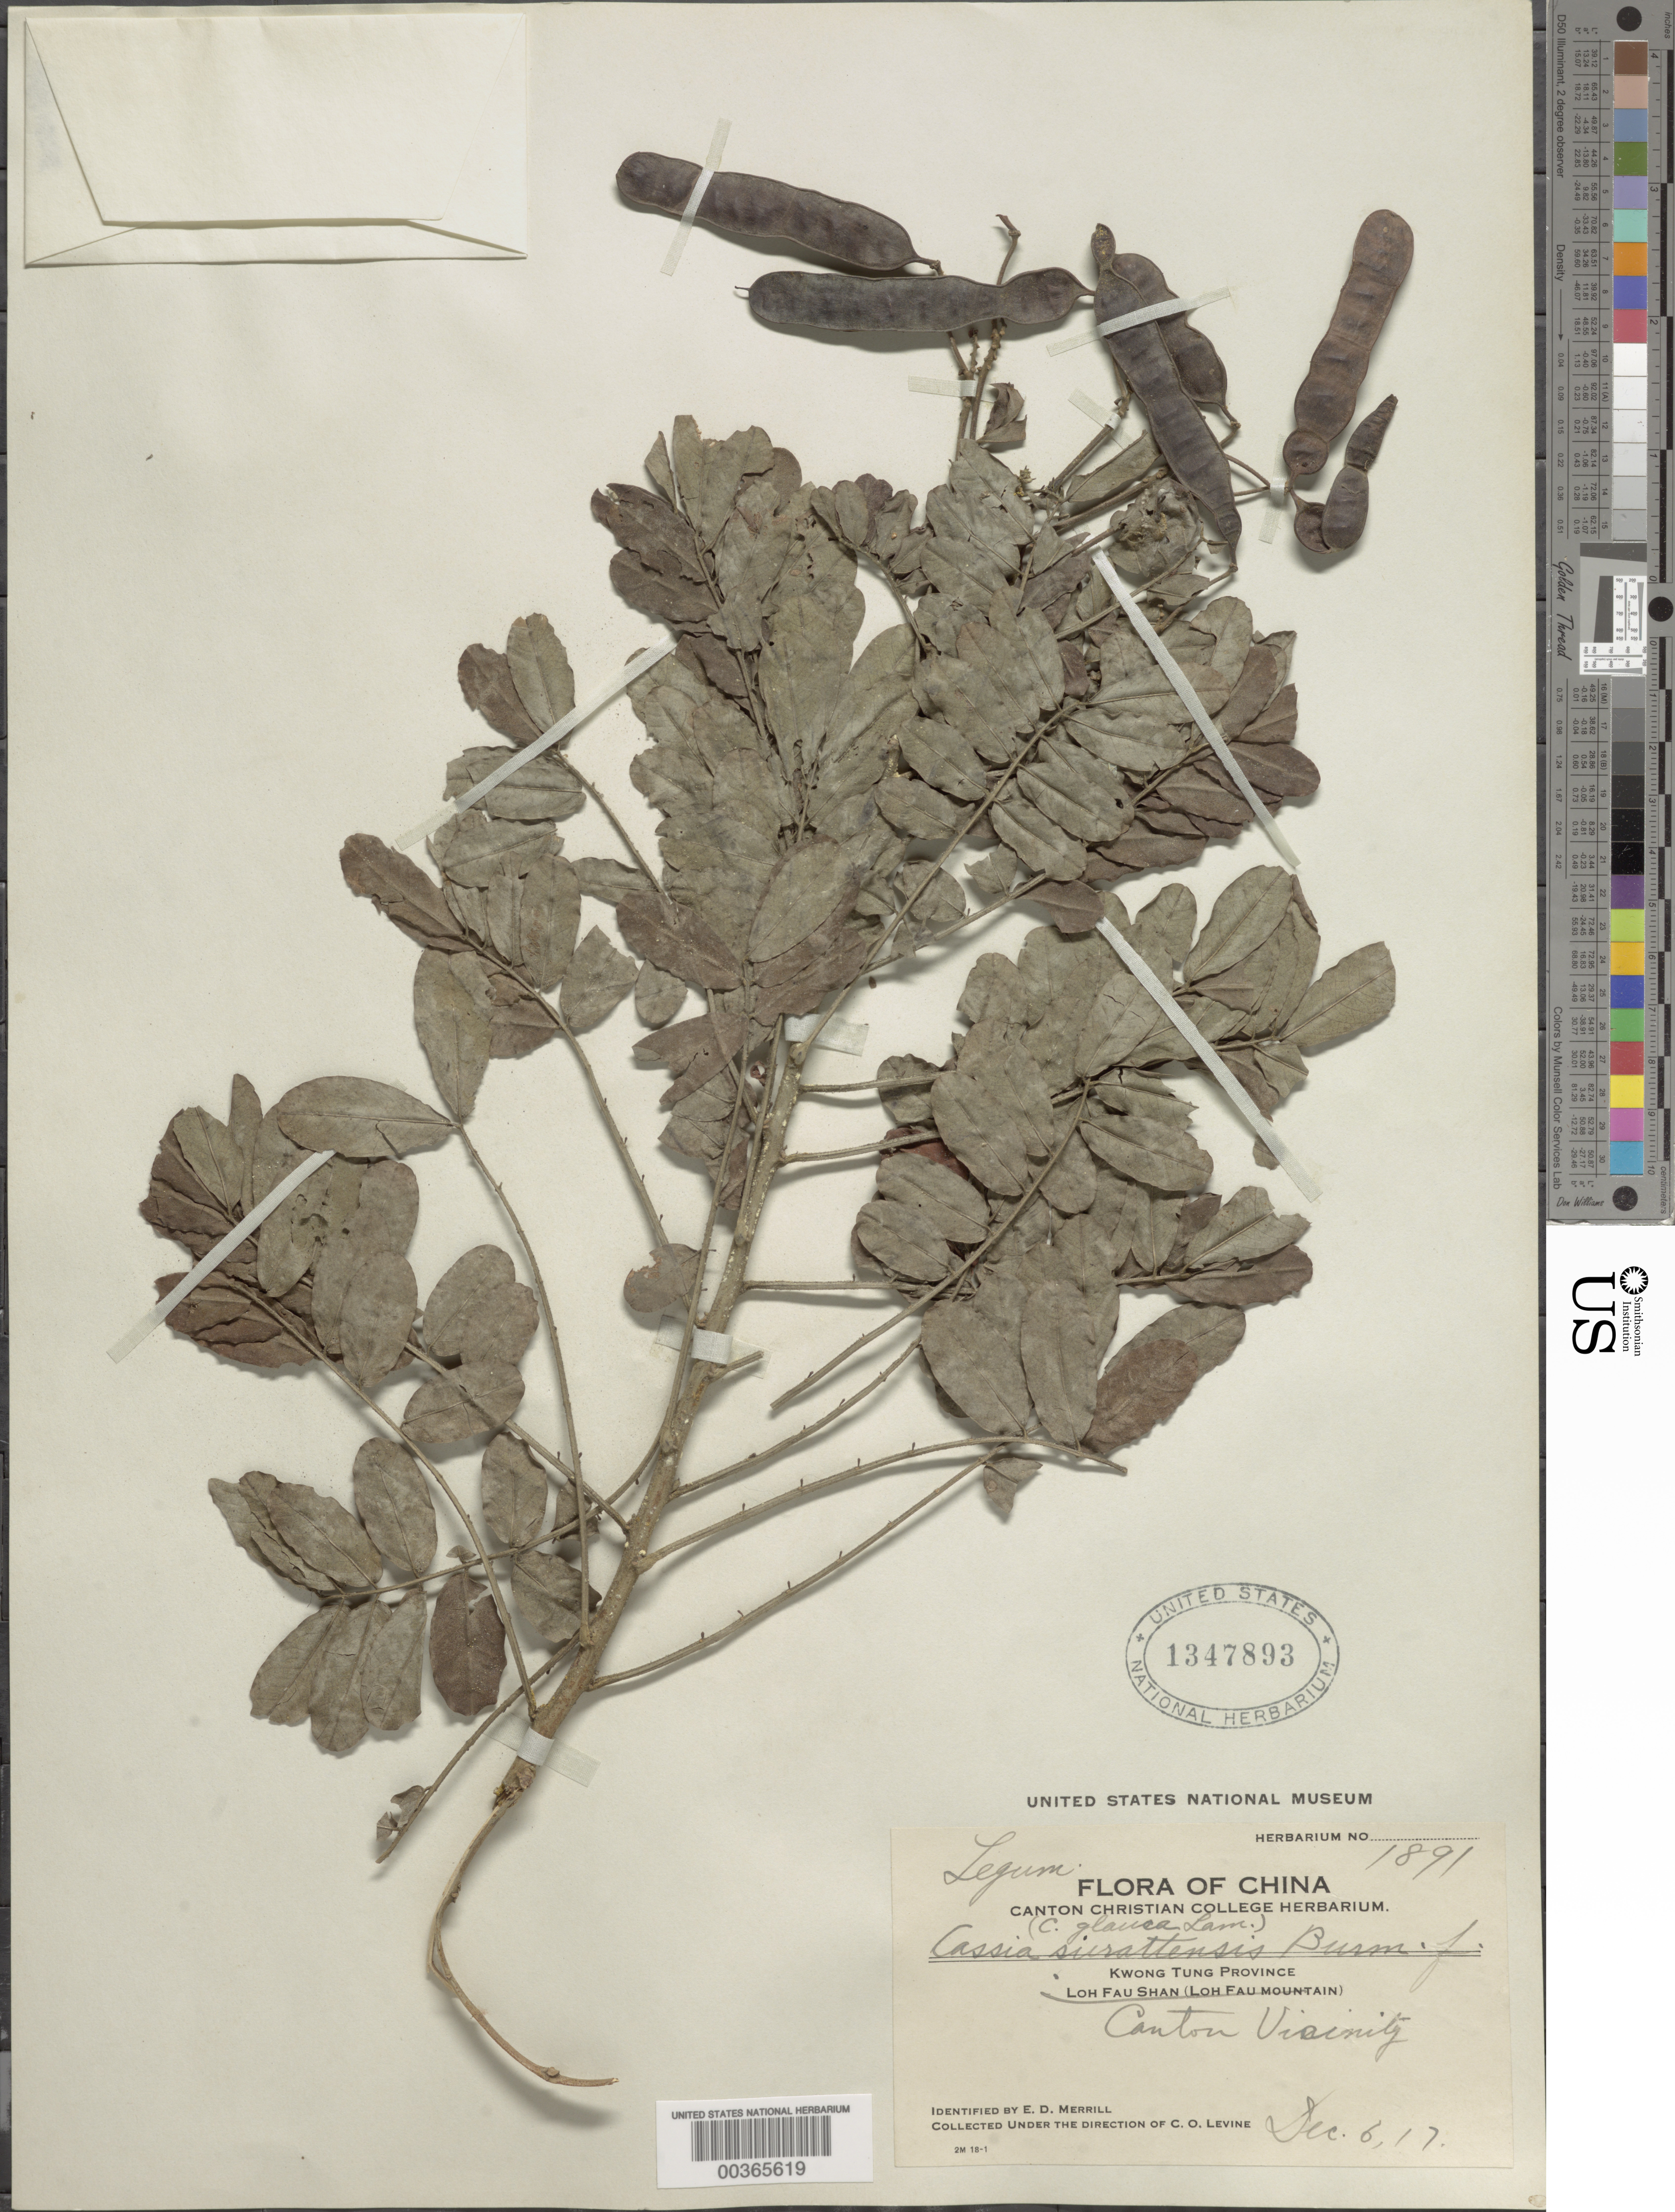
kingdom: Plantae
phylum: Tracheophyta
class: Magnoliopsida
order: Fabales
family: Fabaceae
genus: Senna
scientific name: Senna surattensis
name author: (Burm. f.) H.S. Irwin & Barneby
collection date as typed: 06 Dec 1917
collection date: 1917-12-06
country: China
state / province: Guangdong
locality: Canton and vicinity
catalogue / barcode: US 1347893